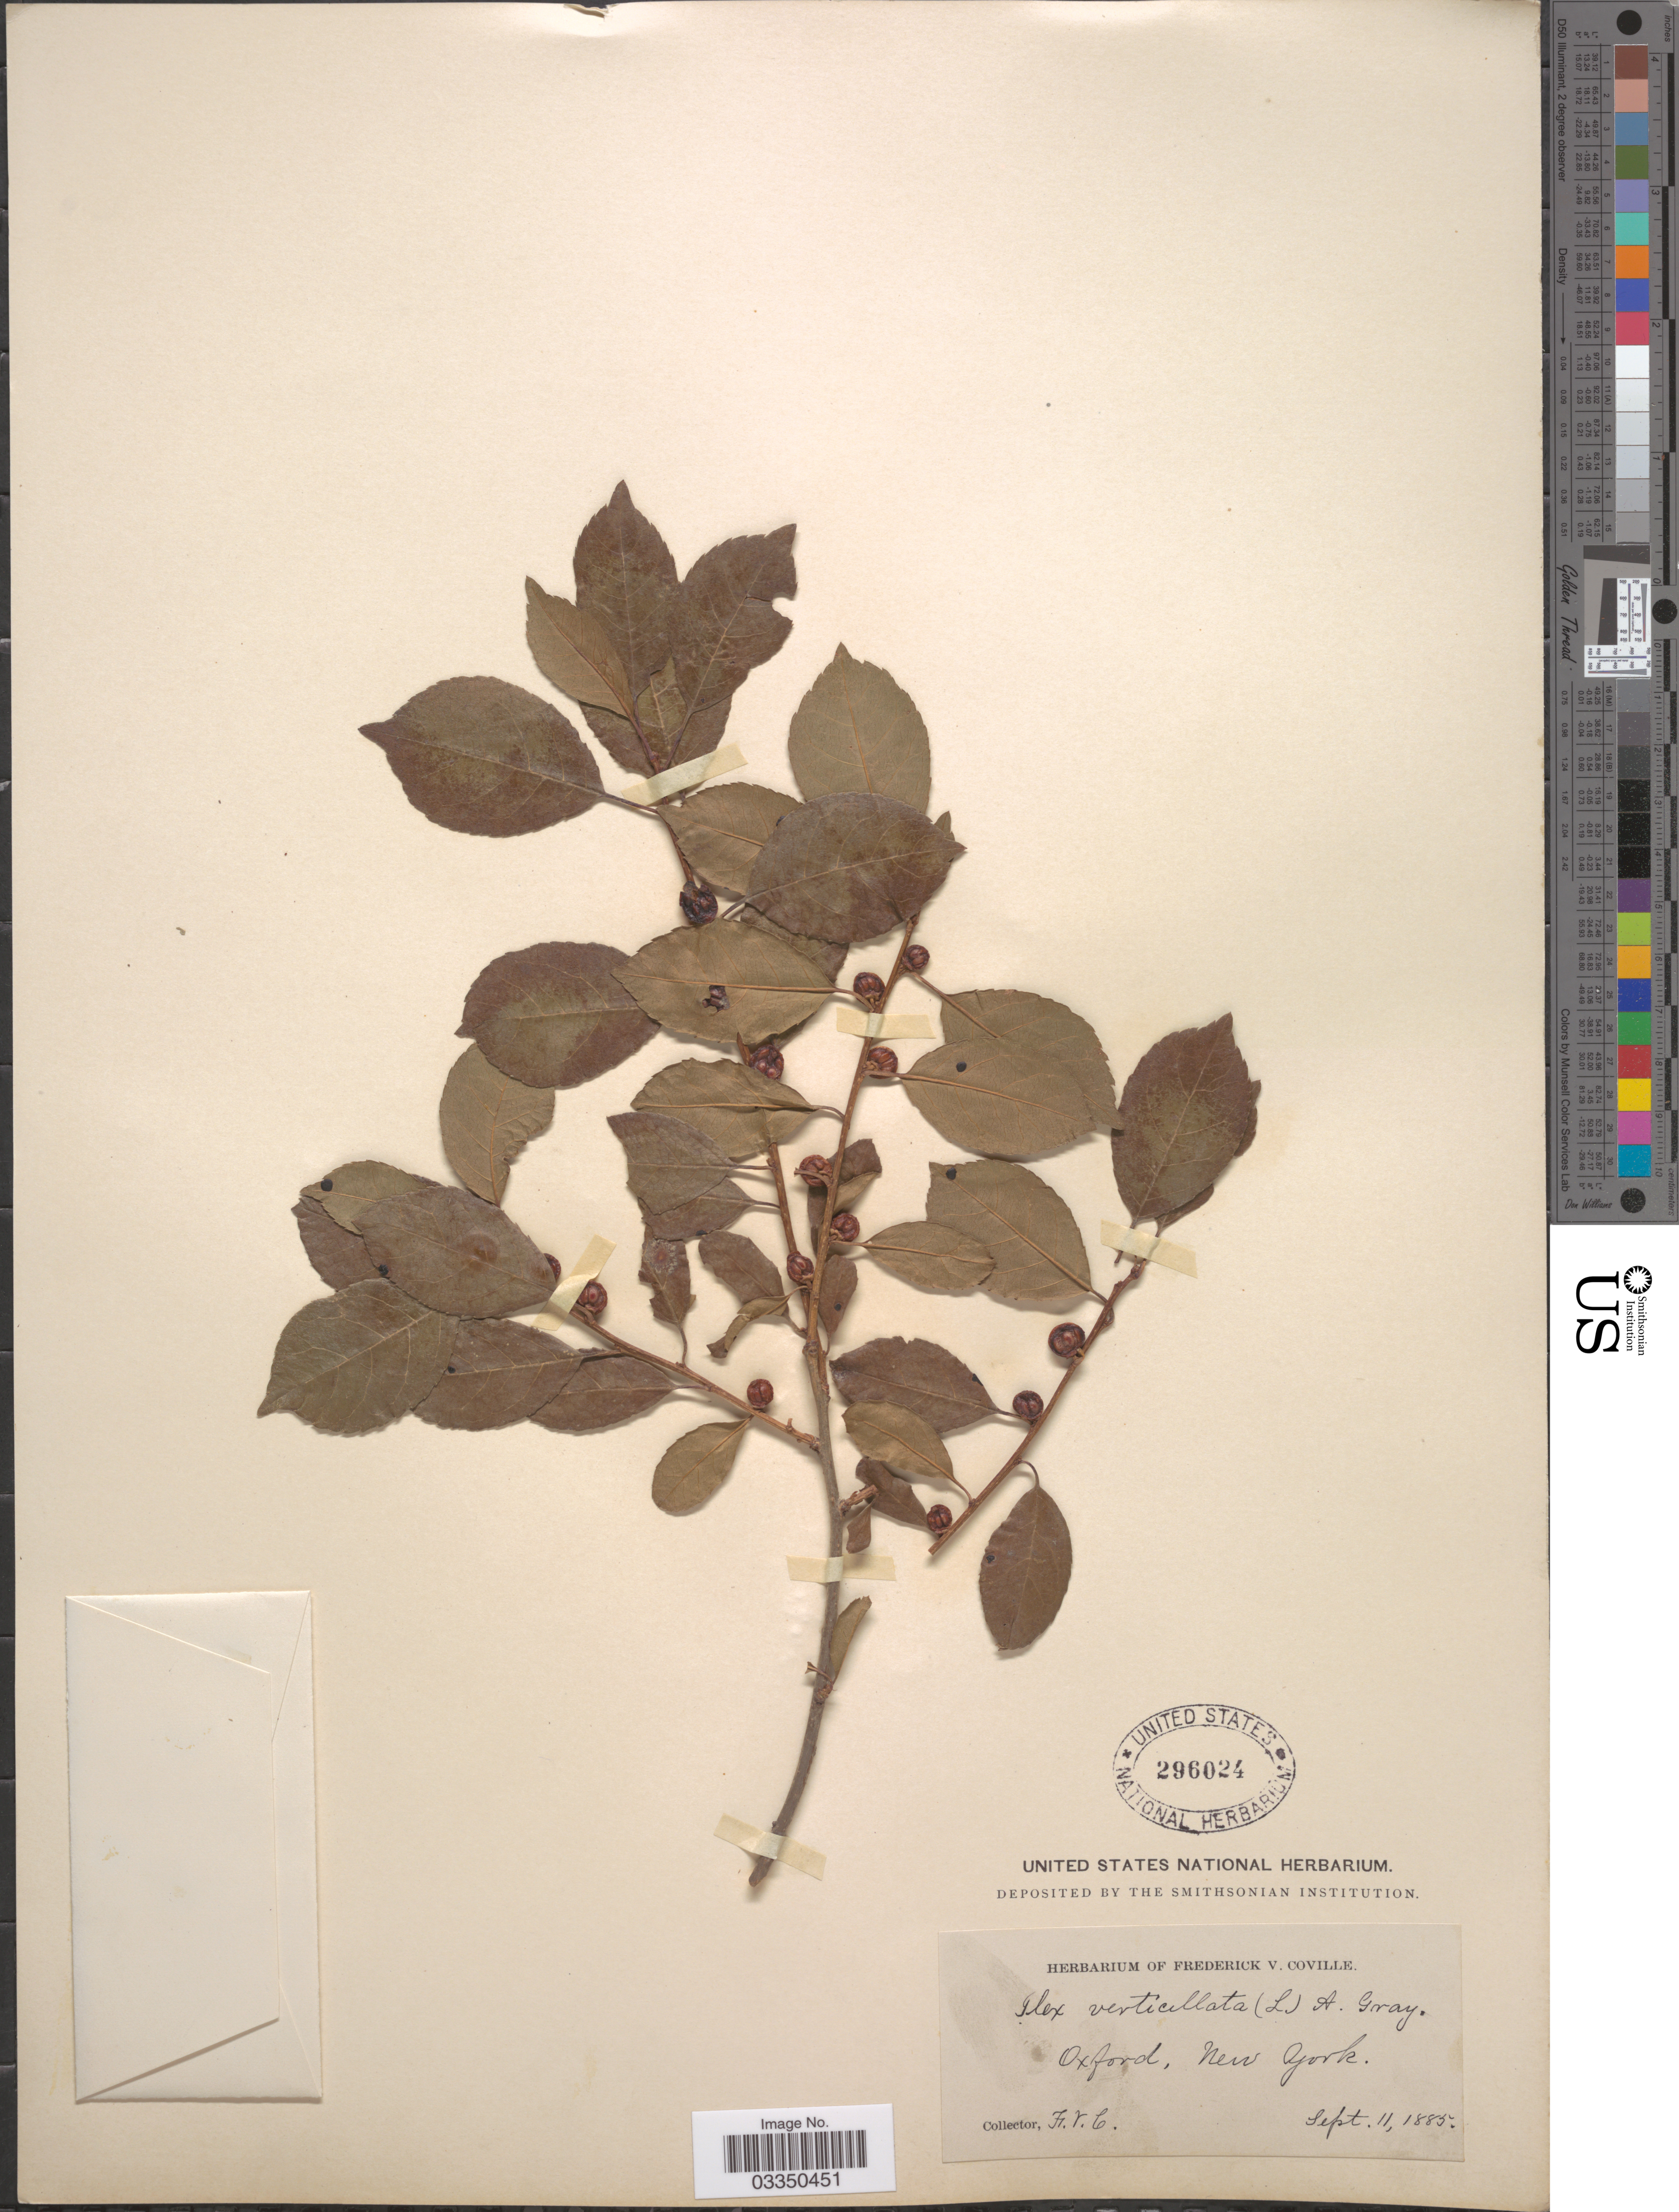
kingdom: Plantae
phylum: Tracheophyta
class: Magnoliopsida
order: Aquifoliales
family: Aquifoliaceae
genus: Ilex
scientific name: Ilex verticillata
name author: (L.) A. Gray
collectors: F. V. Coville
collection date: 1885-09-11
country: United States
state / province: New York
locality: Oxford.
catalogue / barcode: US 296024